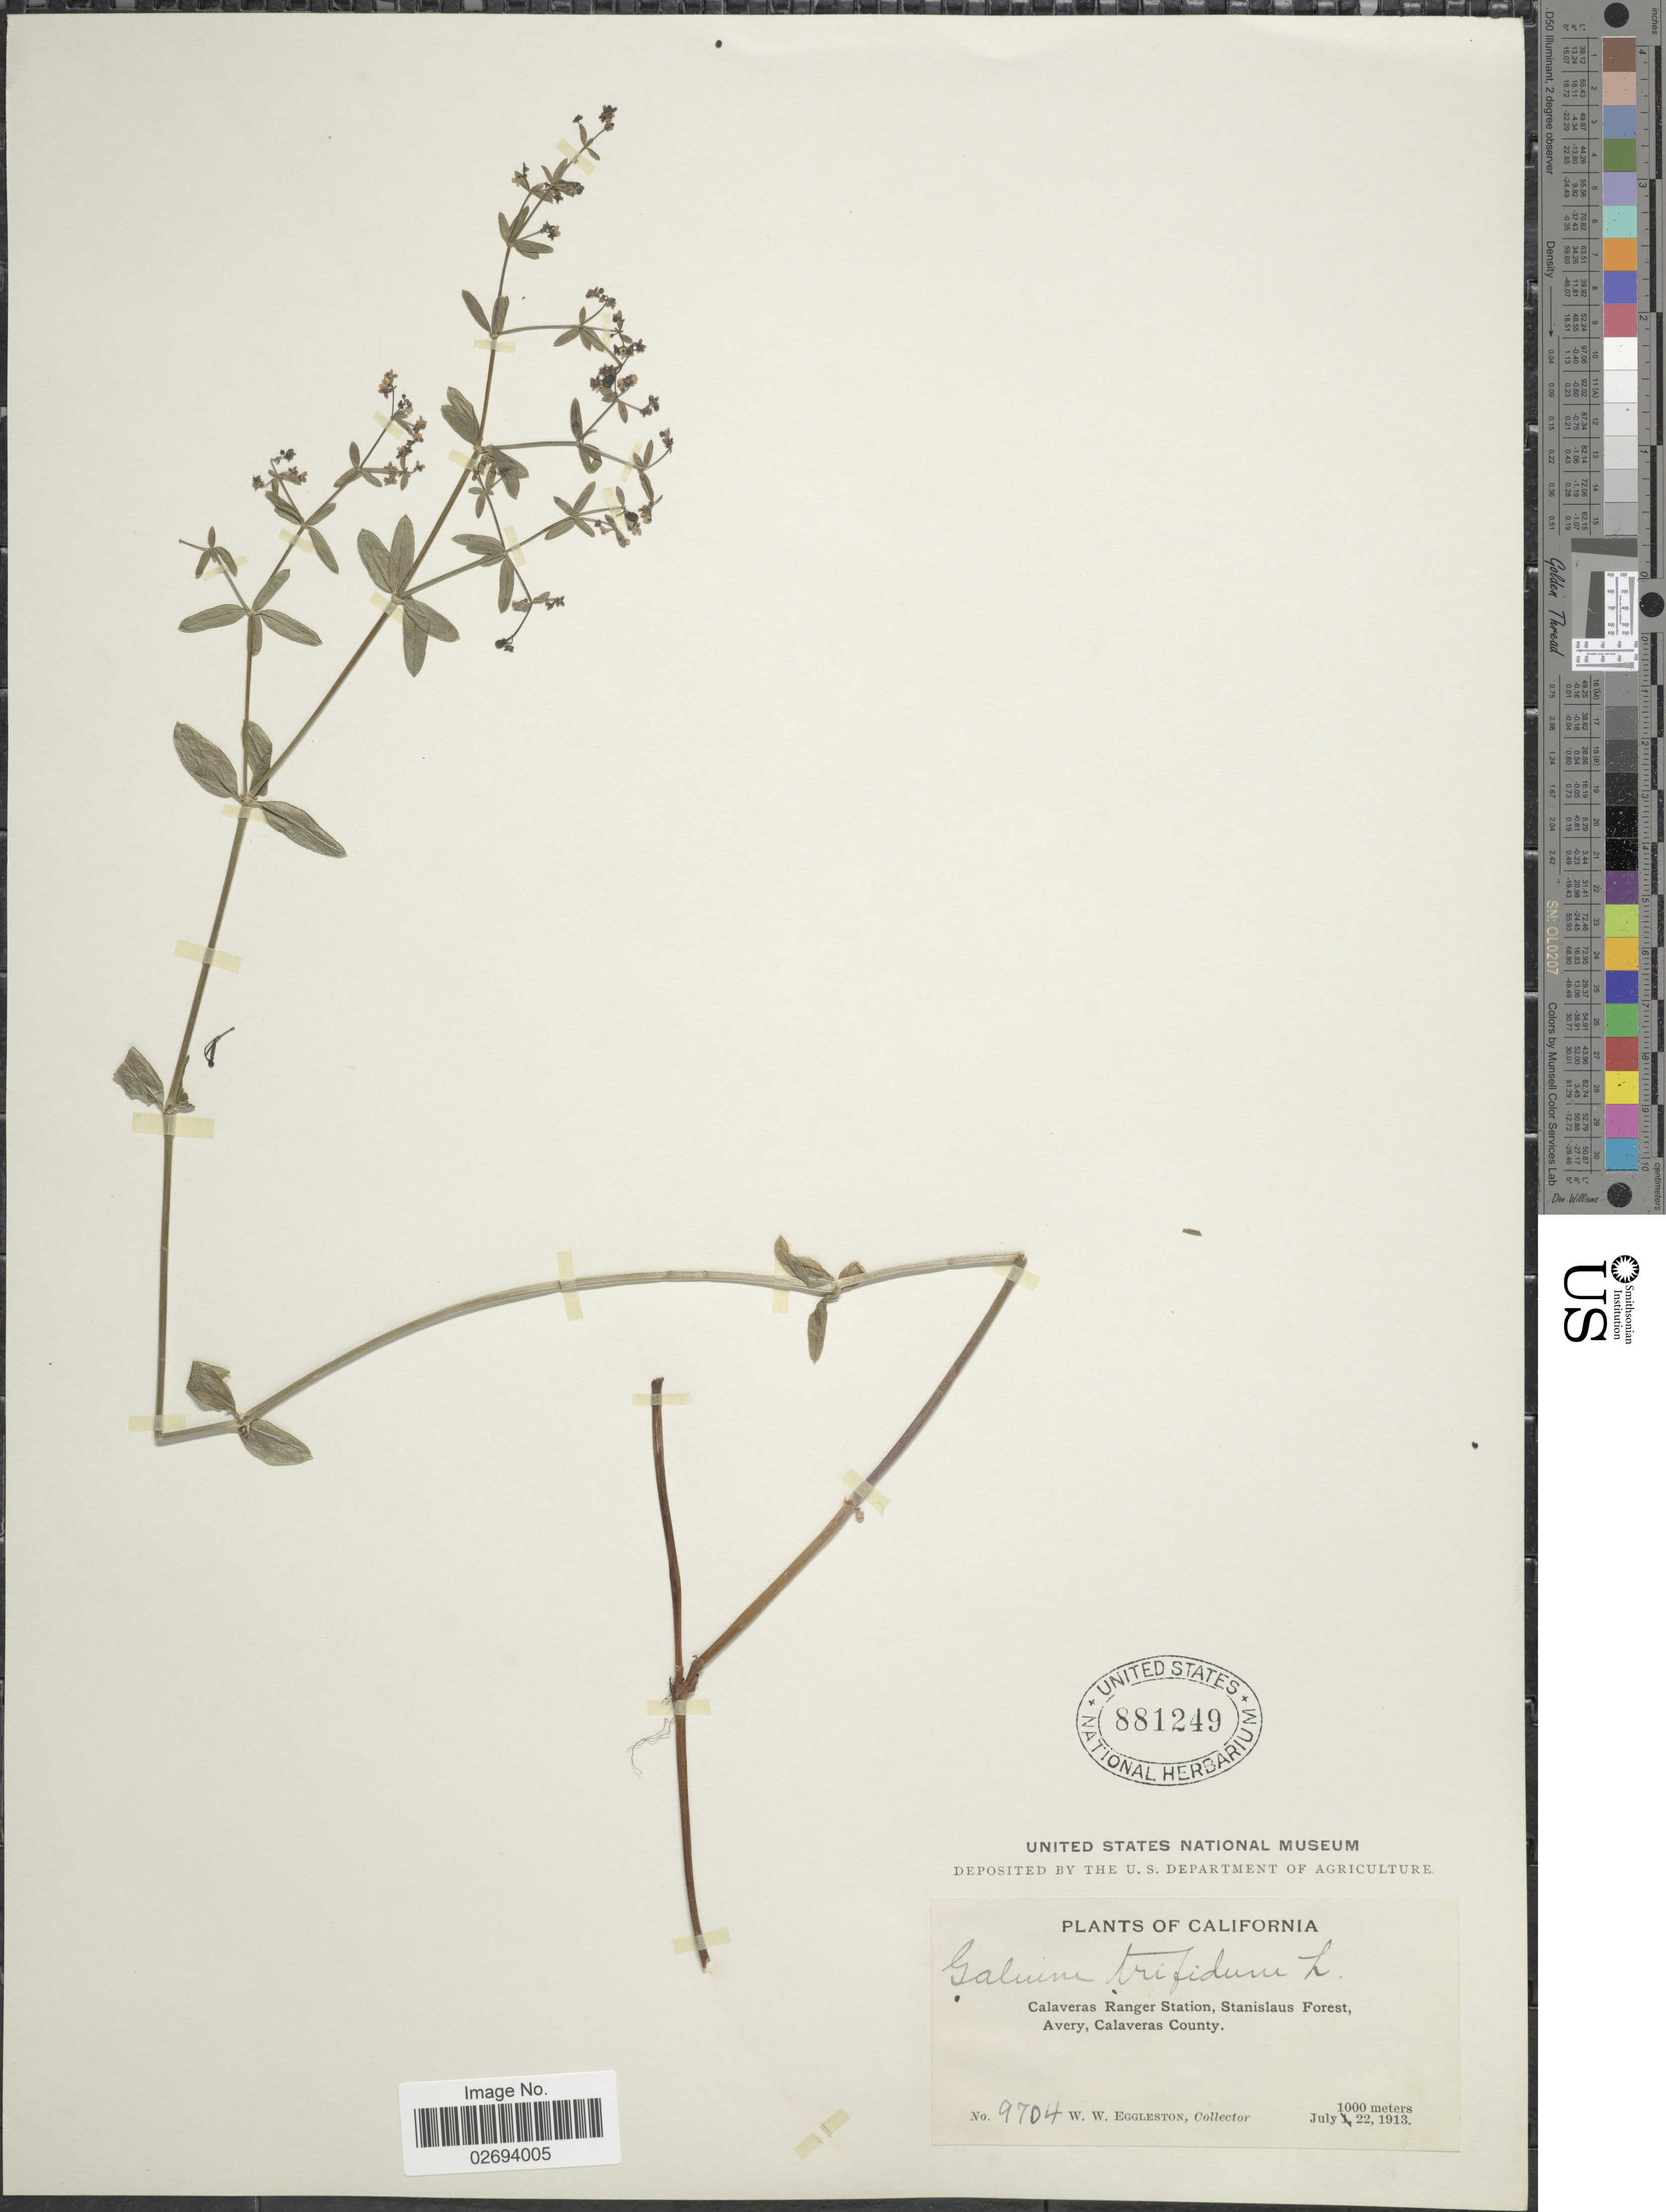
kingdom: Plantae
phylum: Tracheophyta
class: Magnoliopsida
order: Gentianales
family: Rubiaceae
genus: Galium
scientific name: Galium trifidum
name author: L.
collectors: W. W. Eggleston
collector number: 9704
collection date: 1913-07-22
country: United States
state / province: California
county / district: Calaveras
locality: Calaveras Ranger Station, Stanisluis Forest, Avery, Calaveras County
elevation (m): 1000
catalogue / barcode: US 881249